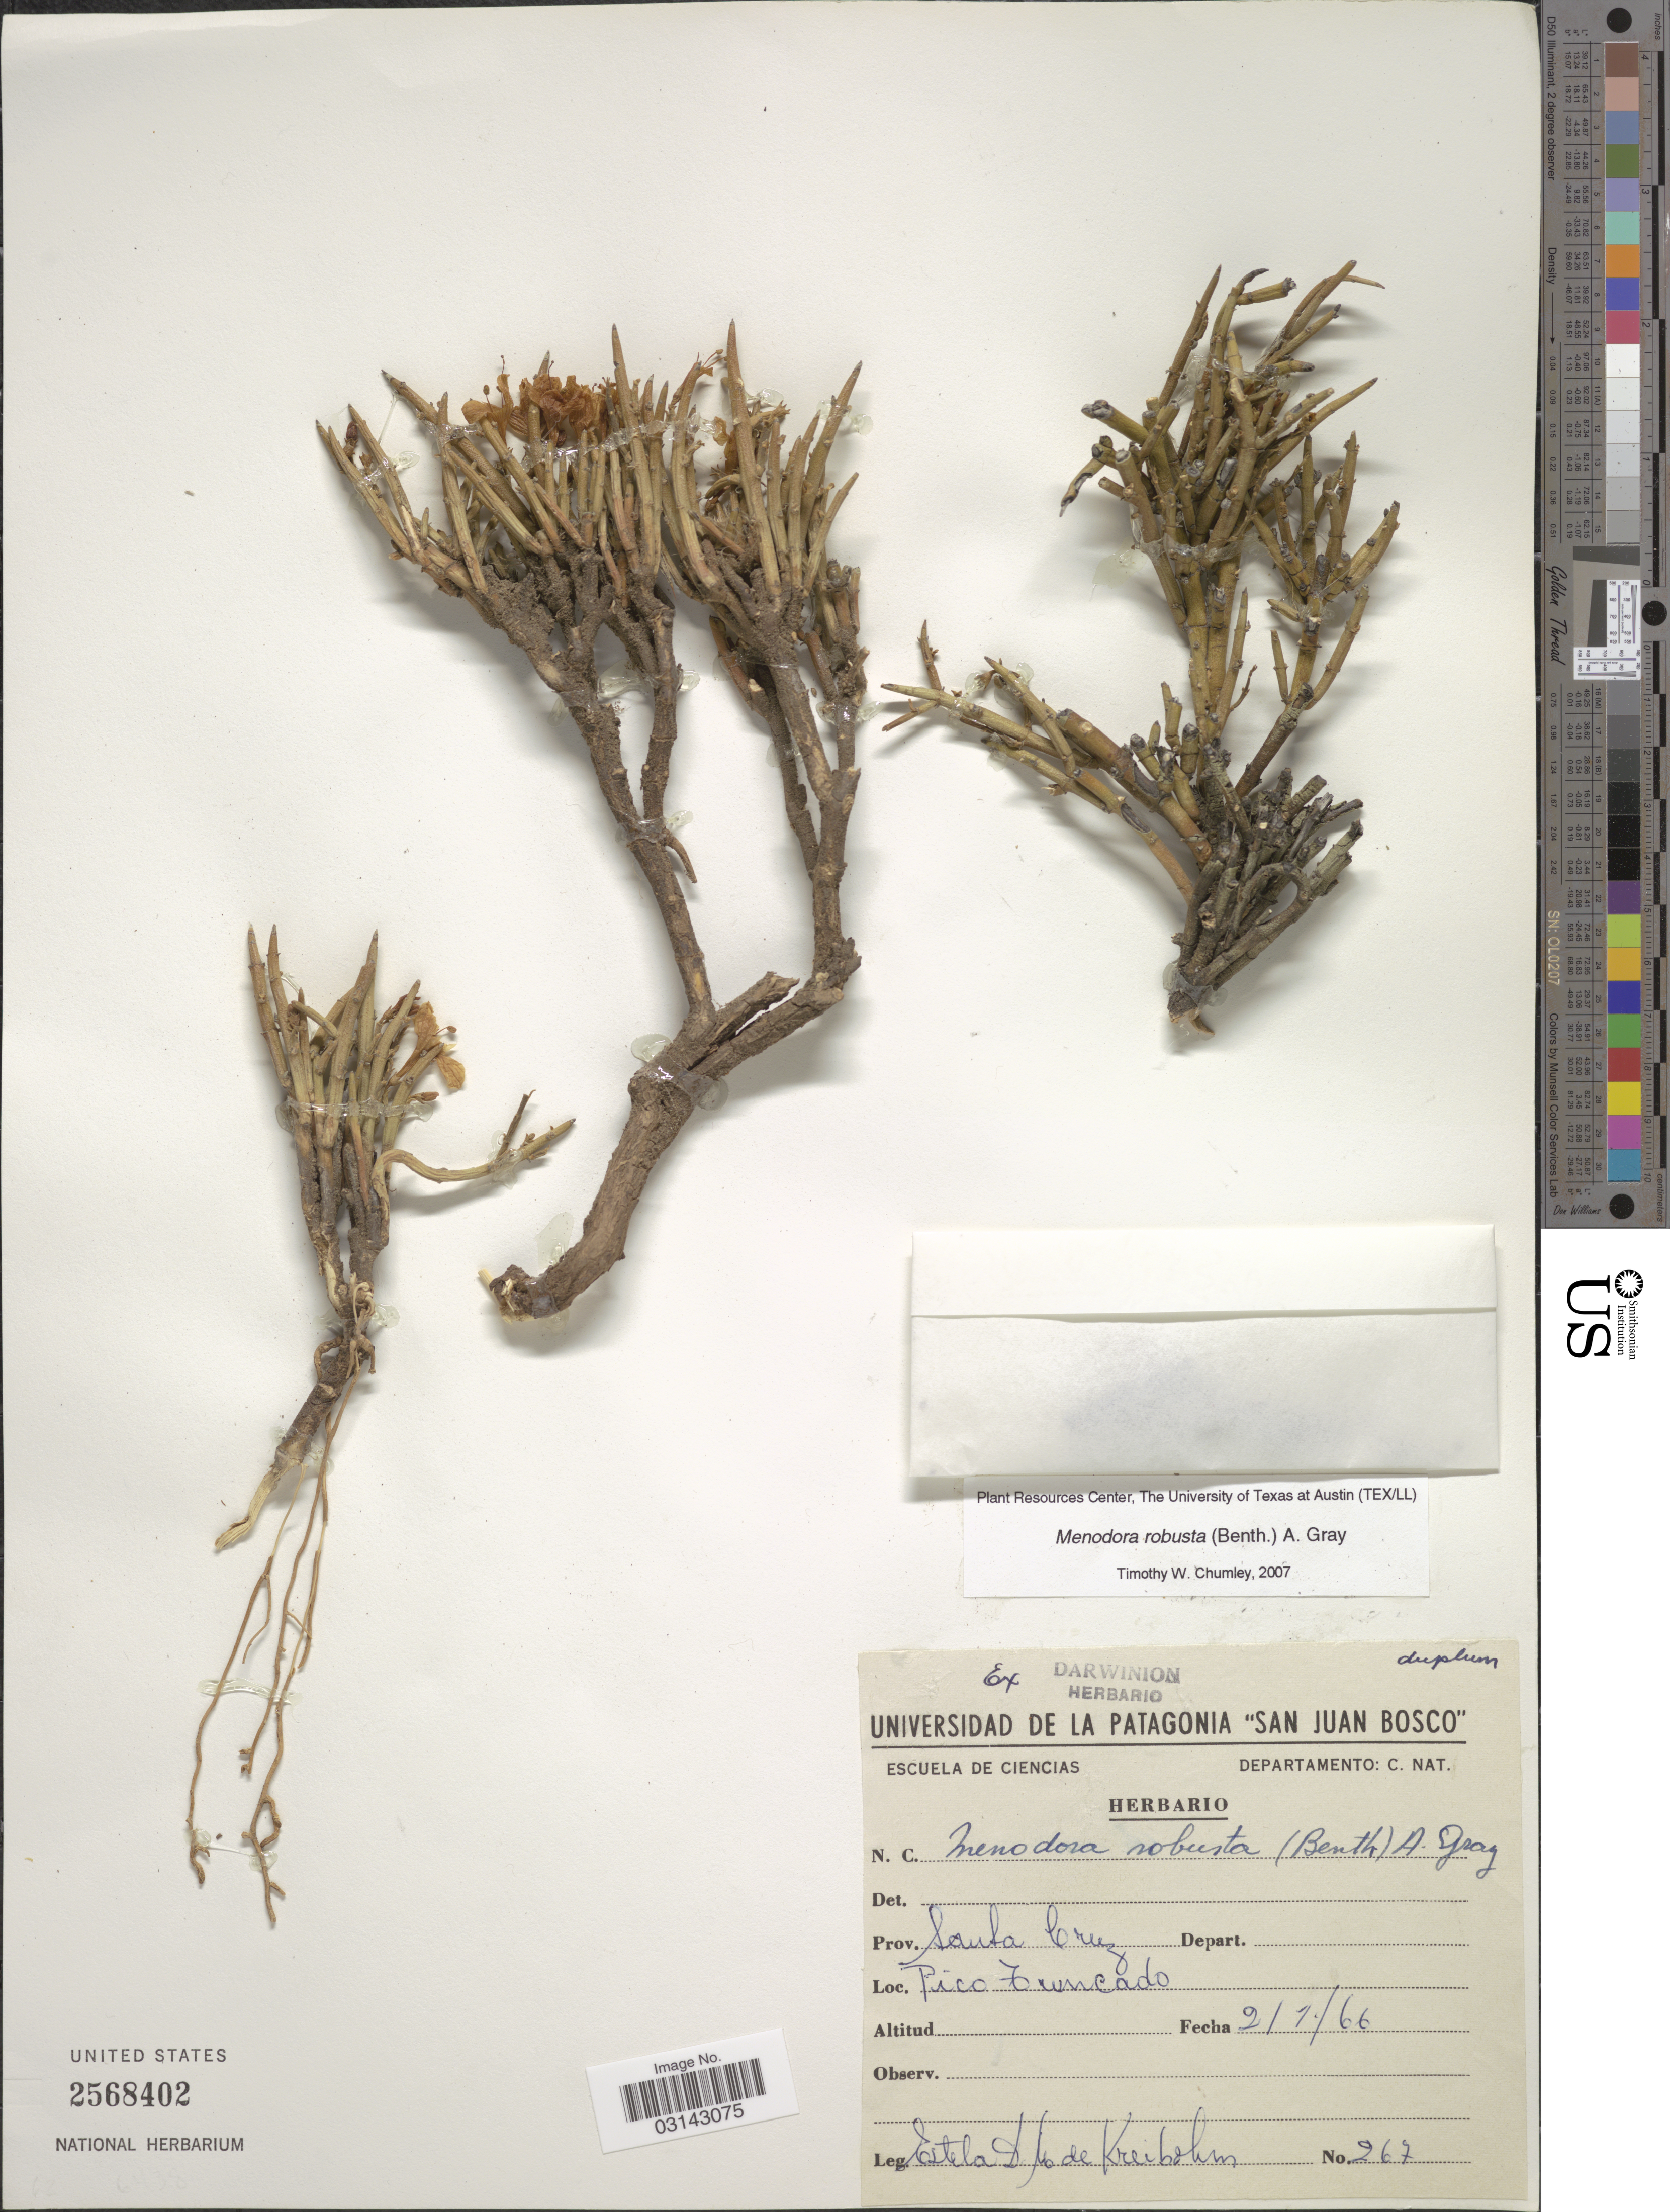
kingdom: Plantae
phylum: Tracheophyta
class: Magnoliopsida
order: Lamiales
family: Oleaceae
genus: Menodora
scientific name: Menodora robusta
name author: (Benth.) A. Gray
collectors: E. Kreibohm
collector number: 267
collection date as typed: Transcribed d/m/y: 2/1/66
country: Argentina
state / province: Santa Cruz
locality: Prov. Santa Cruz. Pico Truncado.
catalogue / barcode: US 2568402